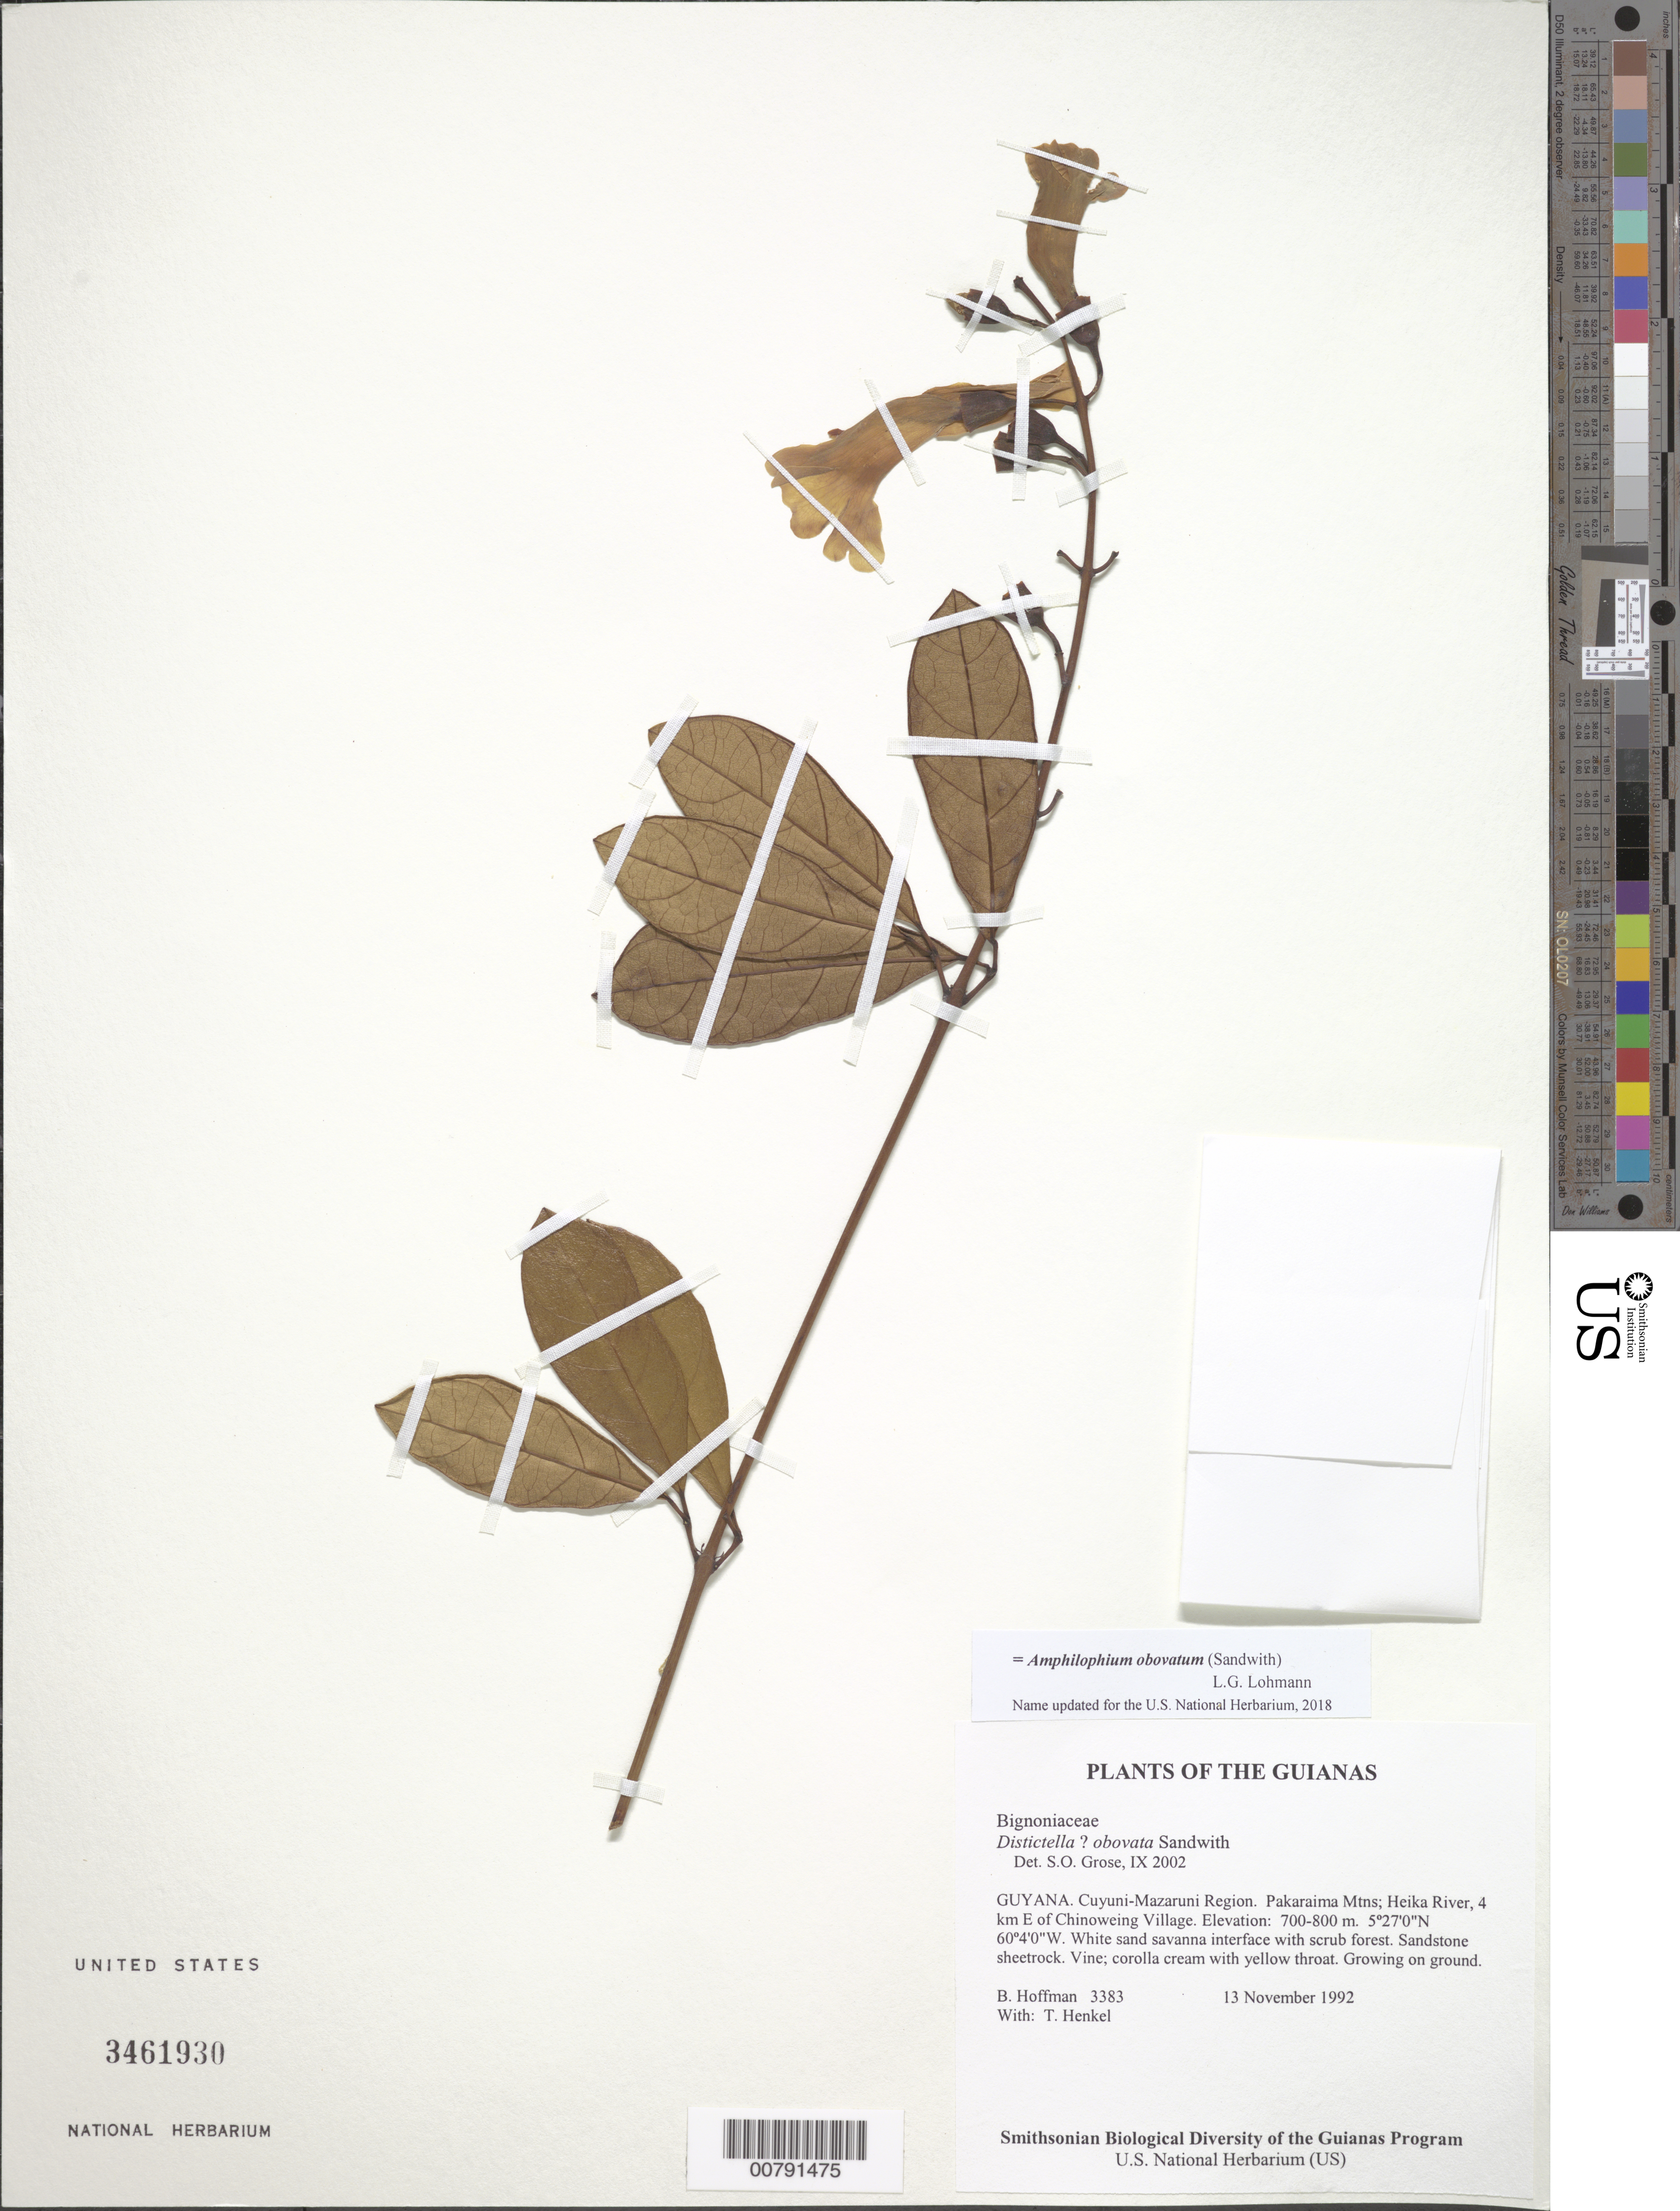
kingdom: Plantae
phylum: Tracheophyta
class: Magnoliopsida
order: Lamiales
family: Bignoniaceae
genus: Amphilophium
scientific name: Amphilophium obovatum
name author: (Sandwith) L.G. Lohmann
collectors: B. Hoffman & T. Henkel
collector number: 3383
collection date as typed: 13 November 1992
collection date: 1992-11-13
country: Guyana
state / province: Cuyuni-Mazaruni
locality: Pakaraima Mountains; Heika River, 4 km E of Chinoweing village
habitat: White sand savanna interface with scrub forest. Sandstone sheetrock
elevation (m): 700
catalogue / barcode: US 3461930